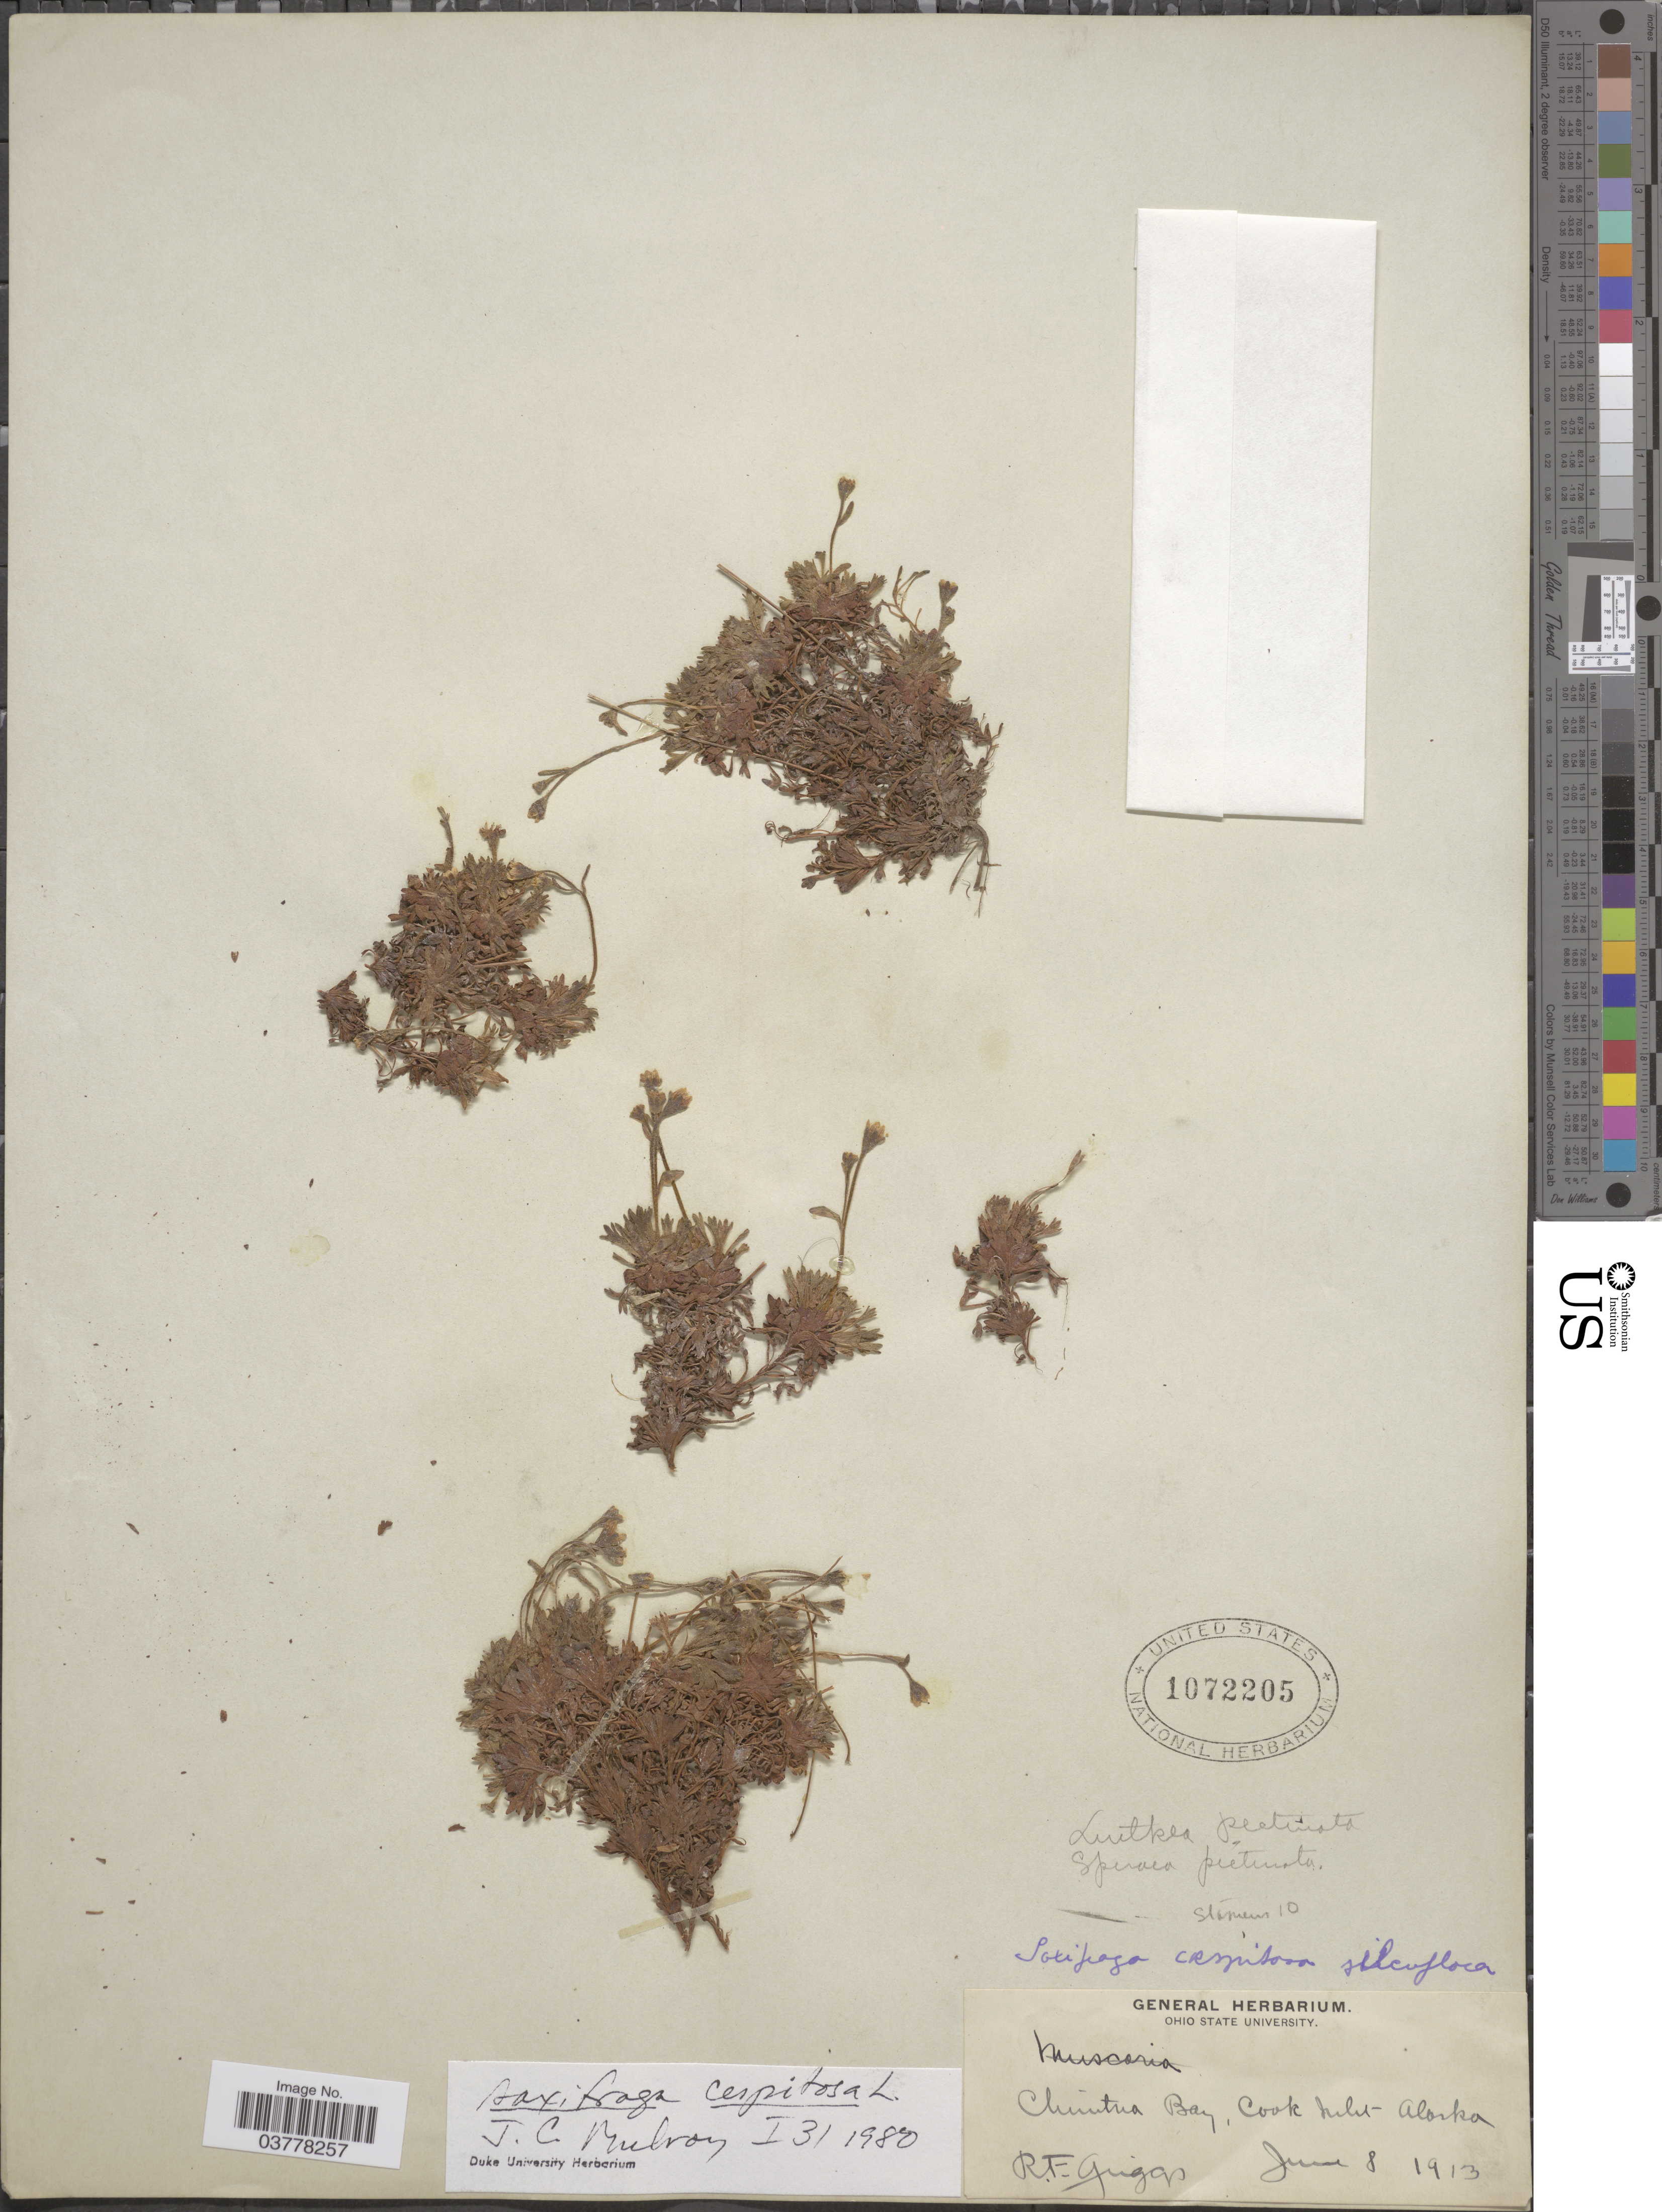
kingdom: Plantae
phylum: Tracheophyta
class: Magnoliopsida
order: Saxifragales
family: Saxifragaceae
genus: Saxifraga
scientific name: Saxifraga caespitosa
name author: L.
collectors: R. F. Griggs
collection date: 1913-06-08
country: United States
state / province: Alaska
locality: Chimtua* Bay, Cook Inlet.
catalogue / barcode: US 1072205